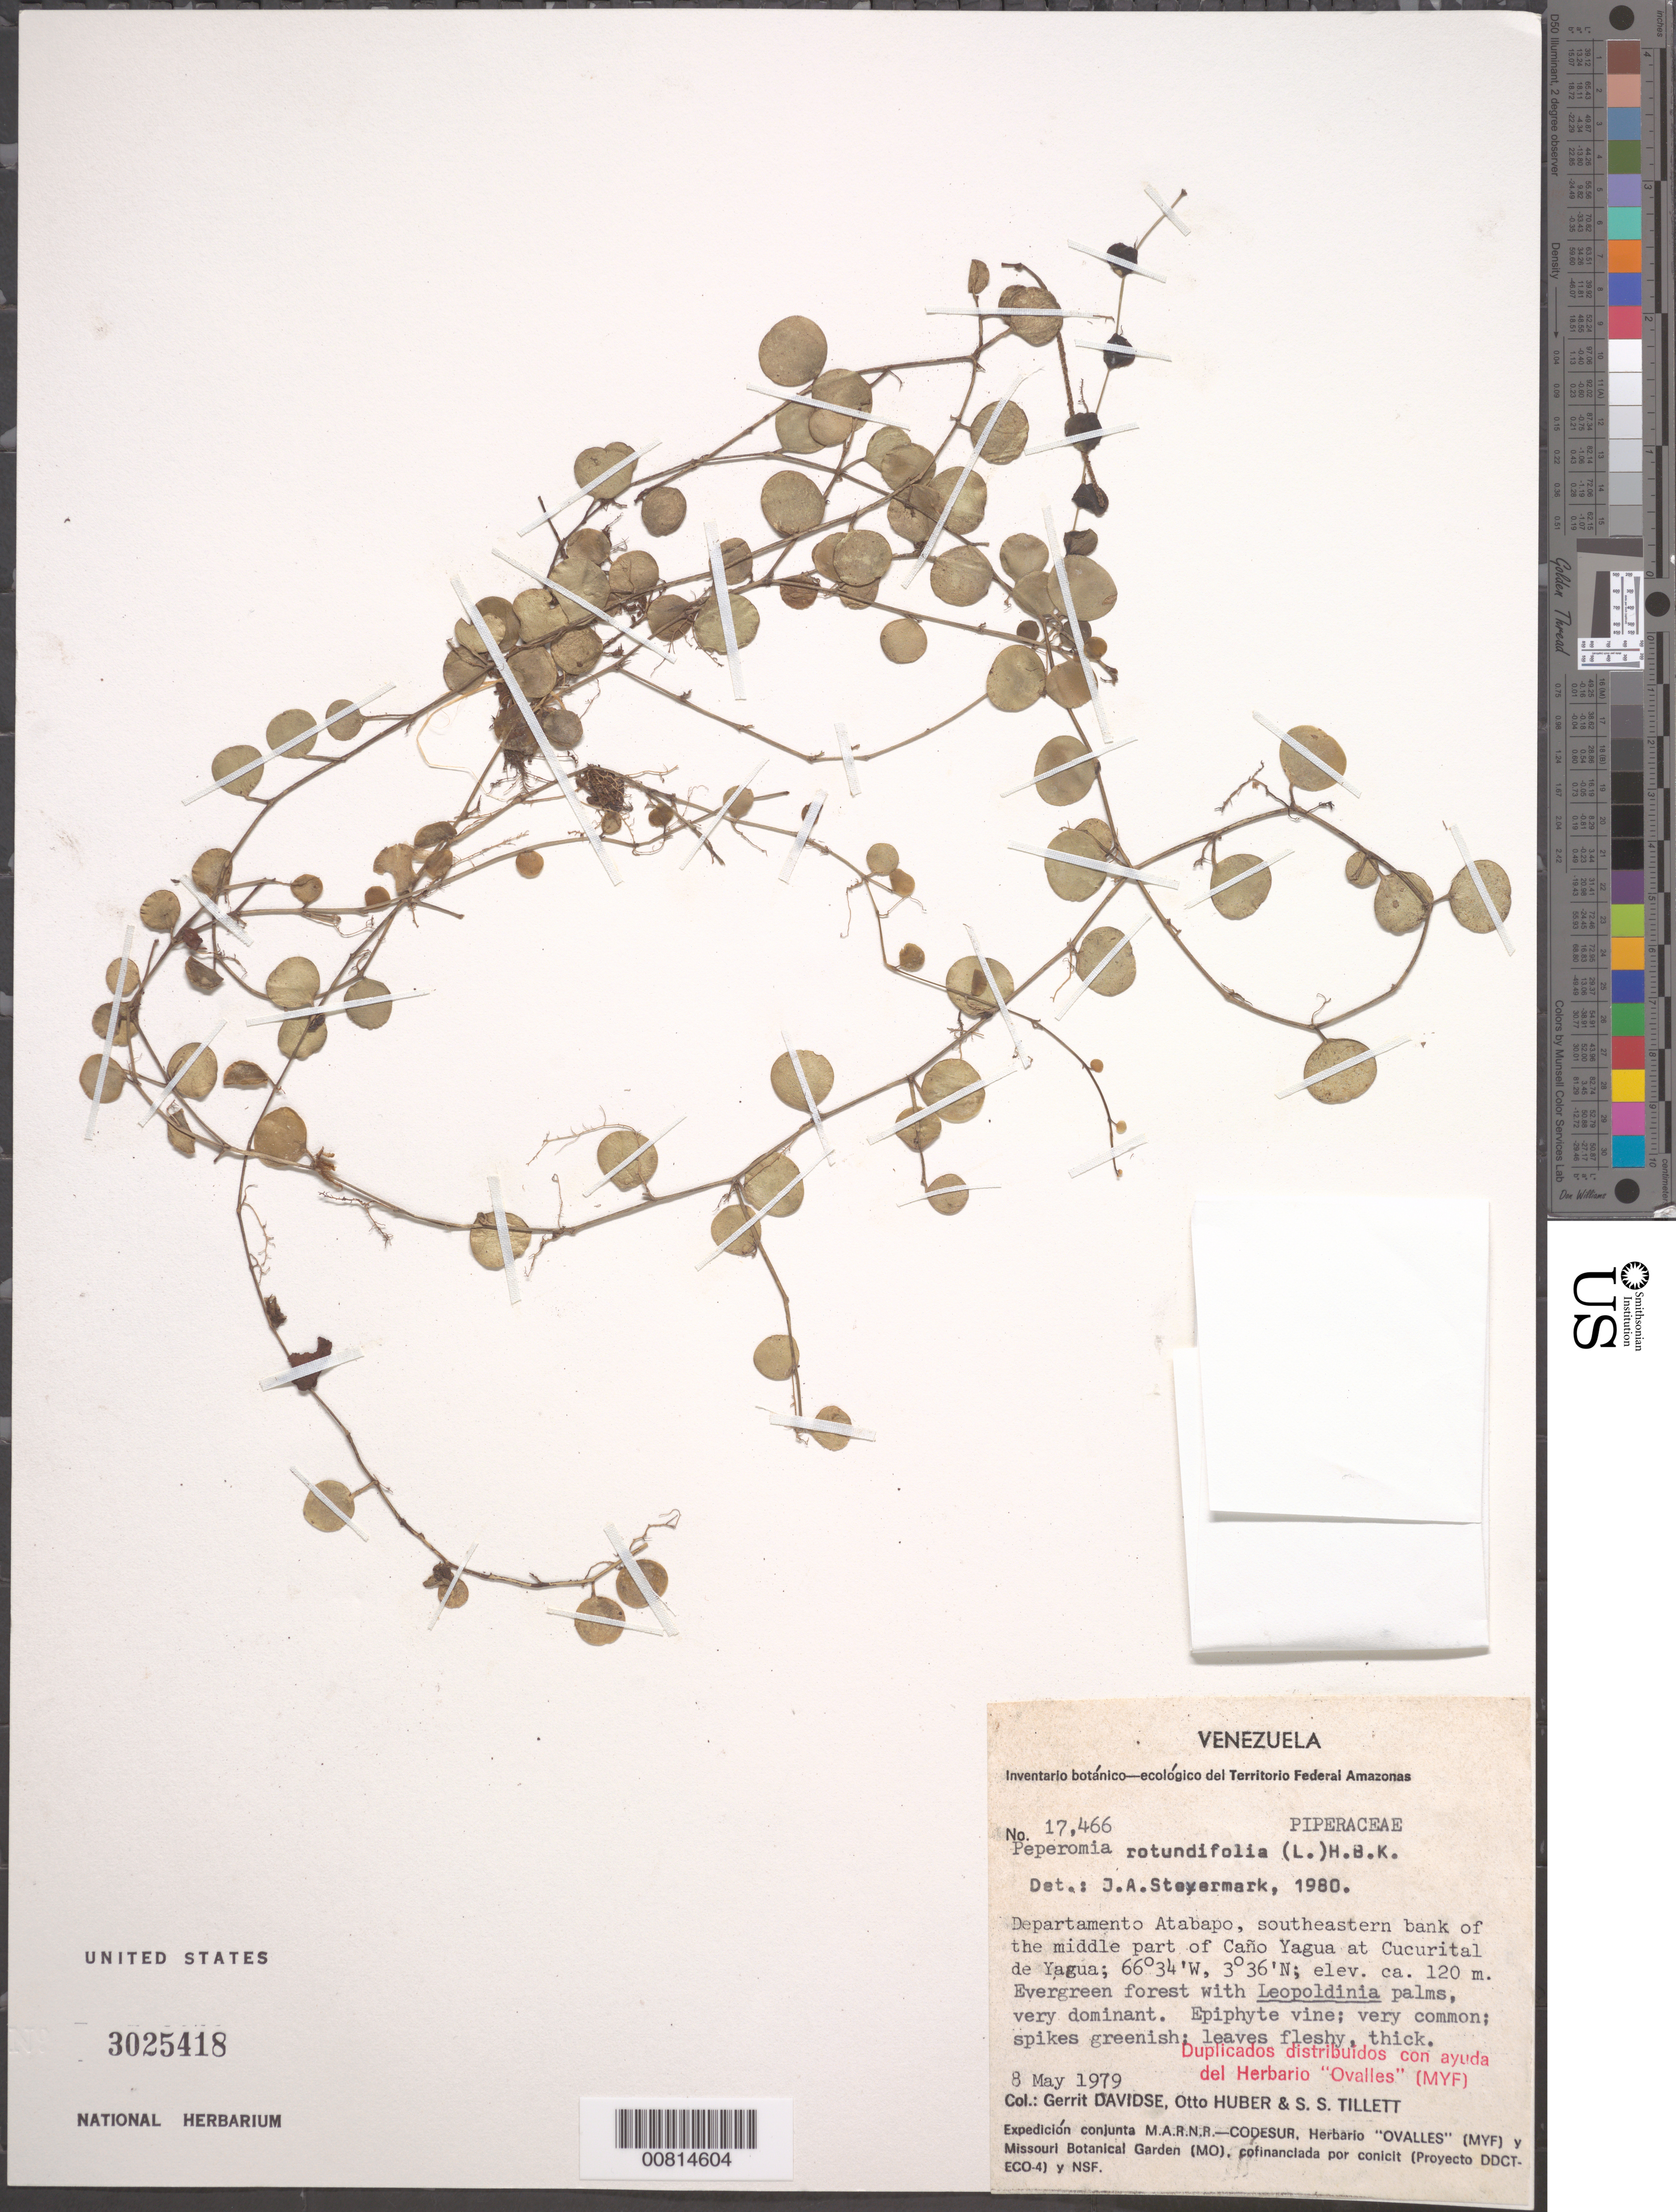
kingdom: Plantae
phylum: Tracheophyta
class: Magnoliopsida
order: Piperales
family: Piperaceae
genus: Peperomia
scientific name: Peperomia rotundifolia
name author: (L.) Kunth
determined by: Steyermark, Julian A., (VEN)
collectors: G. Davidse, O. Huber & S. S. Tillett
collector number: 17466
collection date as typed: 8-May-79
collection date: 1979-05-08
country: Venezuela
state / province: Amazonas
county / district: Atabapo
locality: Cucurital de Yagua, SE bank of the middle part of Caño Yagua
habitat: Evergreen forest with Leopoldinia palms very dominant; along quebrada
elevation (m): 120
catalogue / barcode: US 3025418